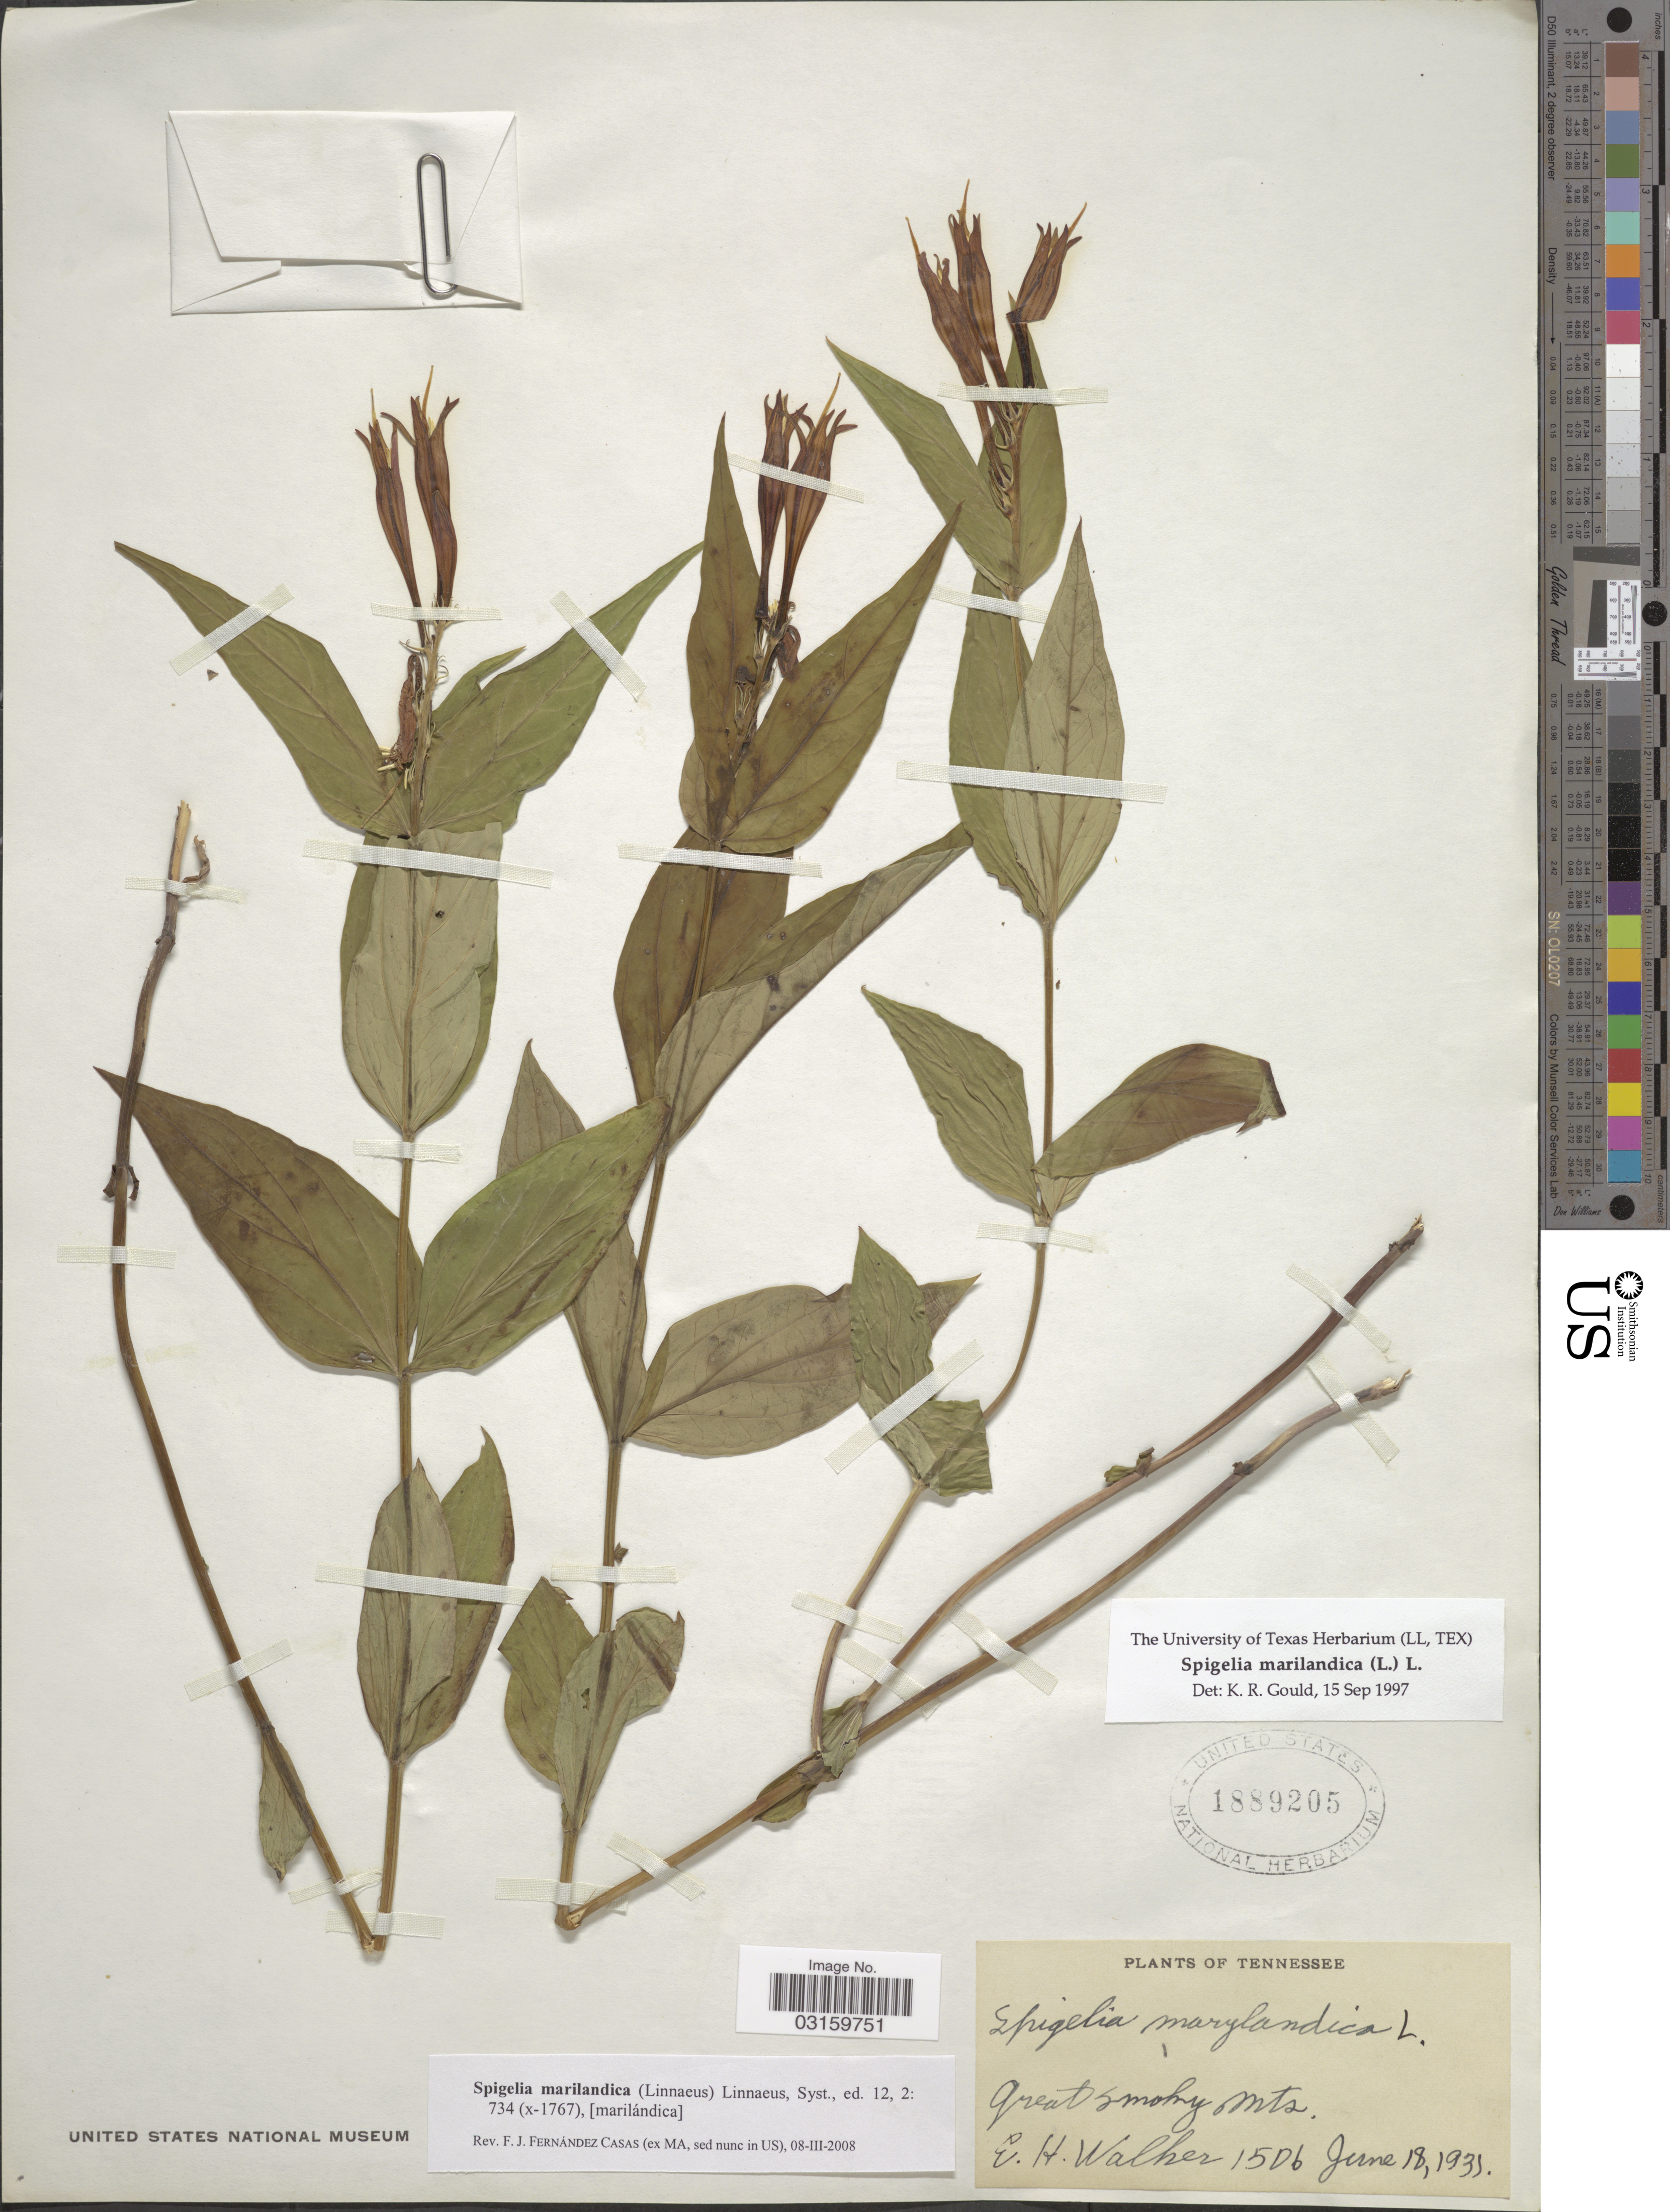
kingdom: Plantae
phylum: Tracheophyta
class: Magnoliopsida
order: Gentianales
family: Loganiaceae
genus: Spigelia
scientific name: Spigelia marilandica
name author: (L.) L.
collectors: E. H. Walker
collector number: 1506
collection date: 1931-06-18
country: United States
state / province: Tennessee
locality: Great Smoky Mts.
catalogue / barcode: US 1889205